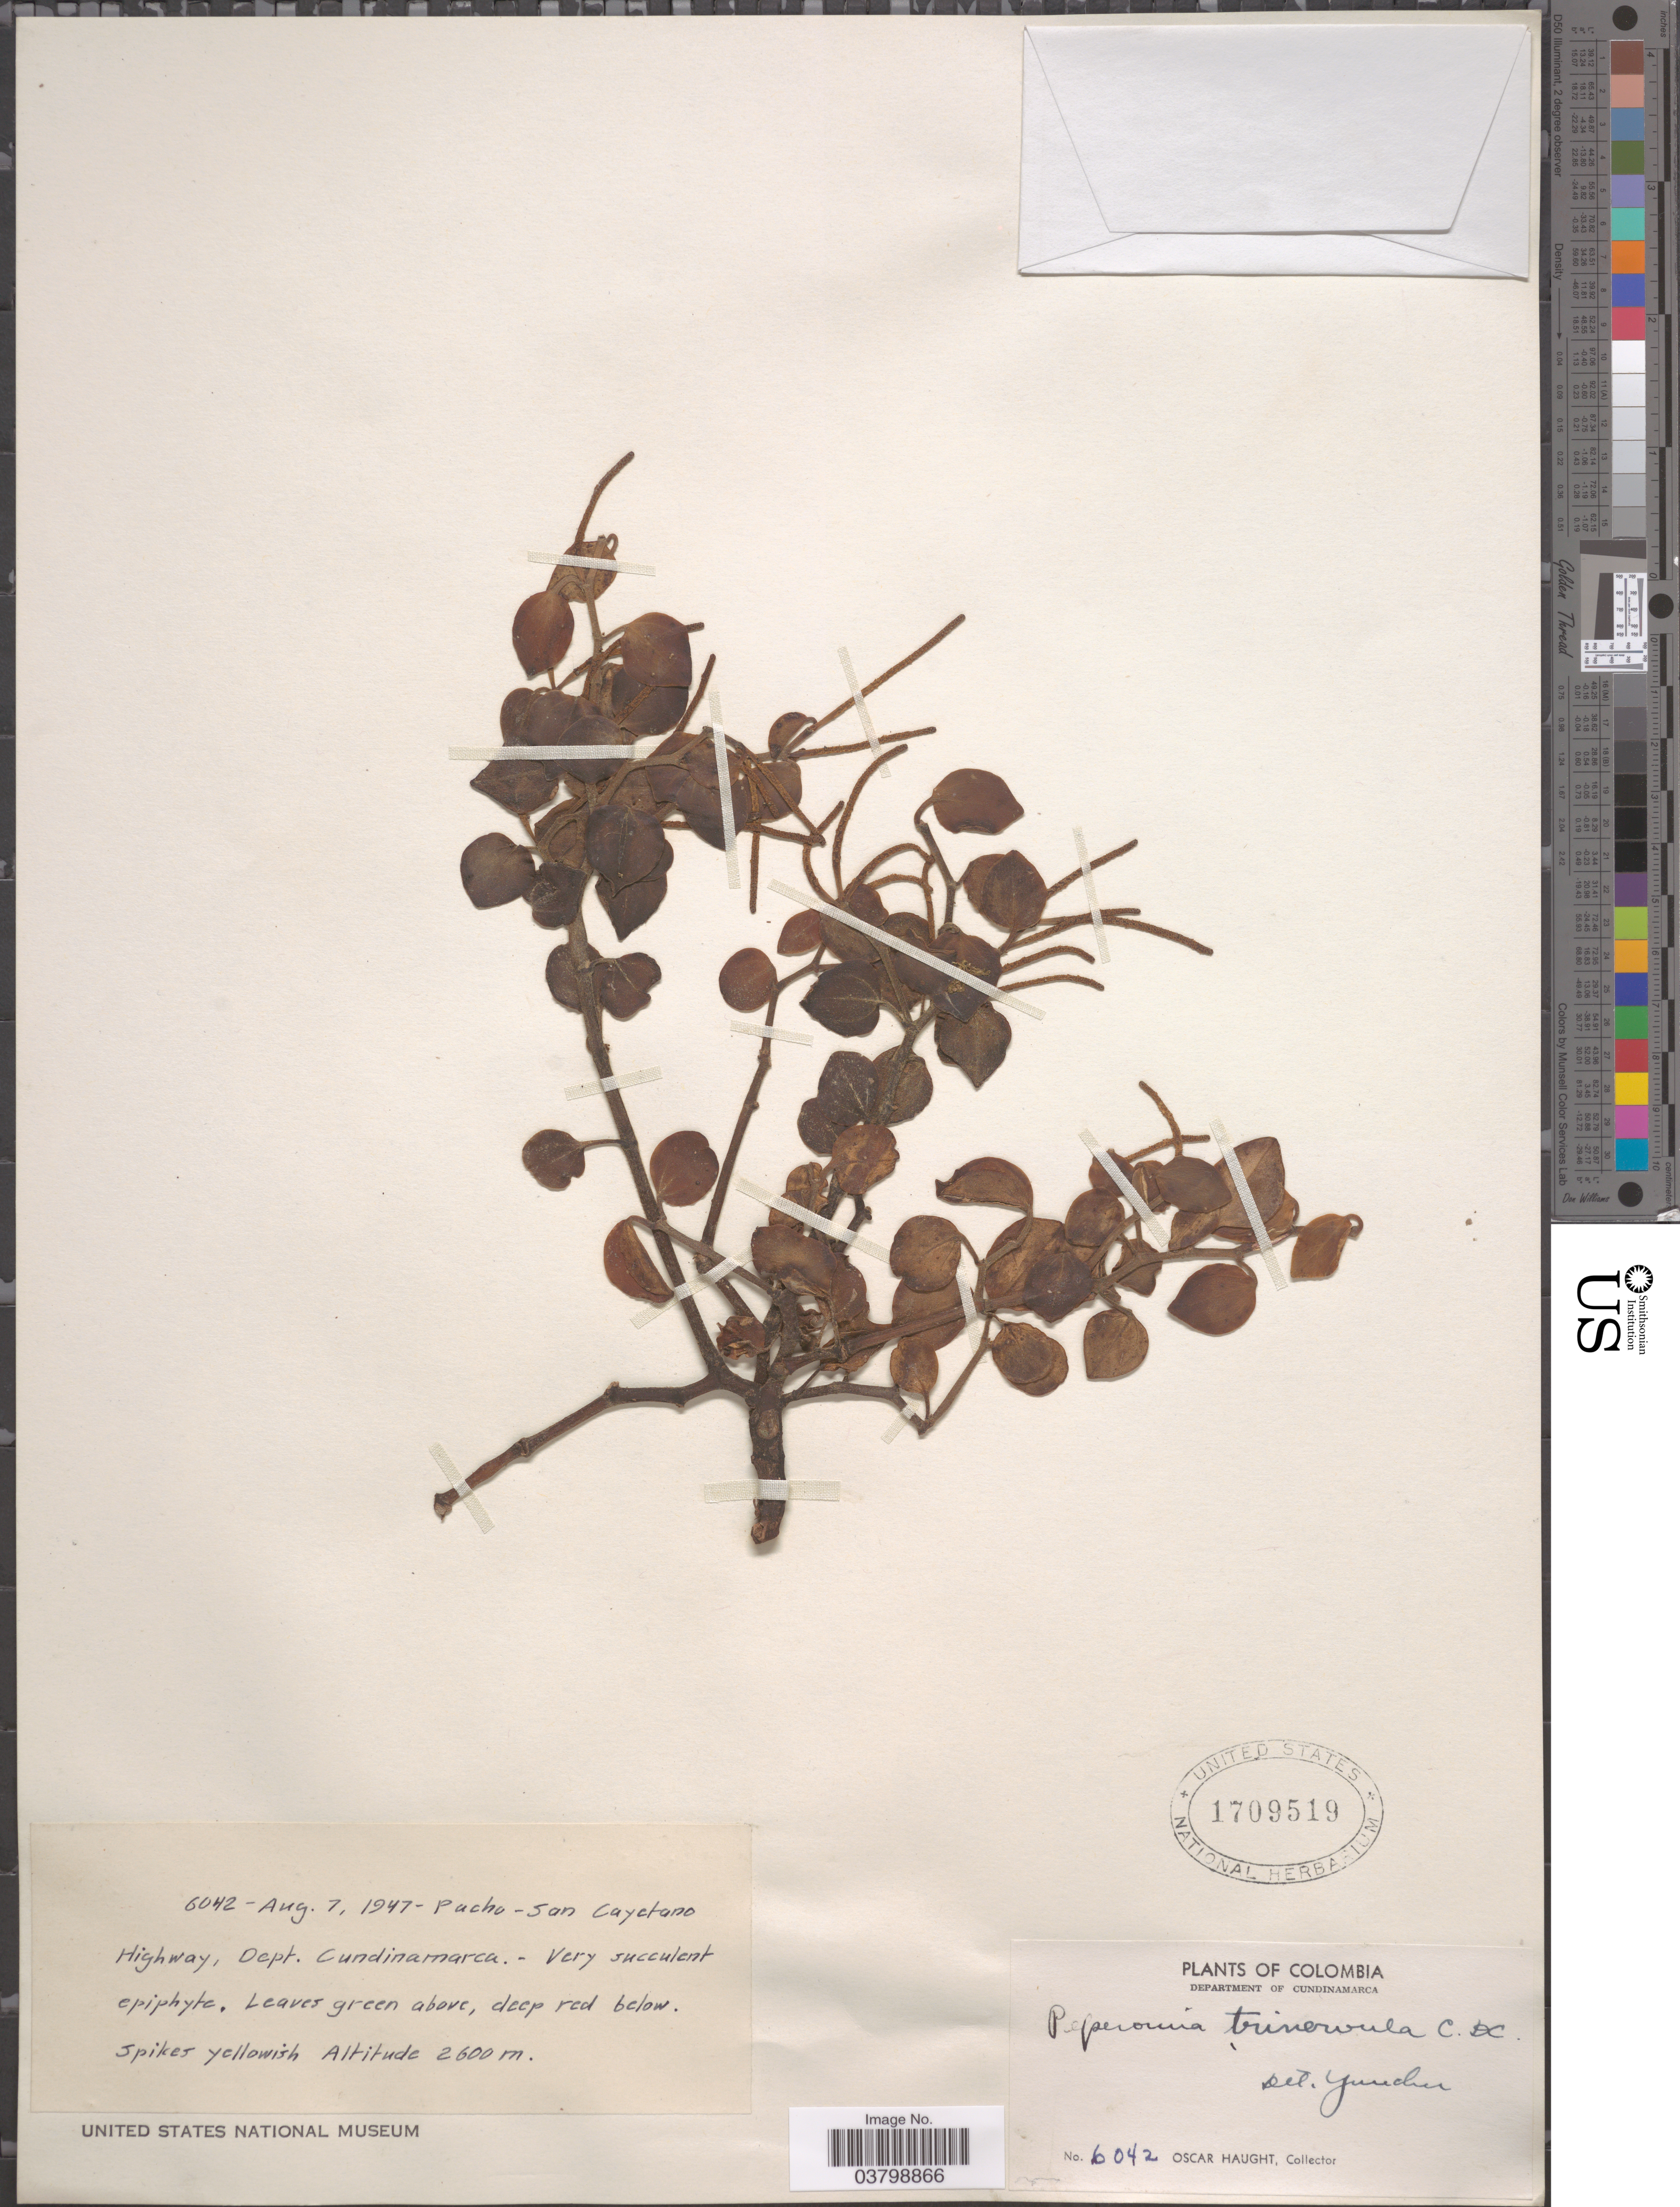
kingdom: Plantae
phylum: Tracheophyta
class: Magnoliopsida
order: Piperales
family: Piperaceae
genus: Peperomia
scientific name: Peperomia trinervula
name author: C. DC.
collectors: O. L. Haught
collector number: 6042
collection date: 1947-08-07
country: Colombia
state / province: Cundinamarca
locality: Department of Cundinamarca. Pacho - San Cayetano Highway, Dept. Cundinamarca.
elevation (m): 2600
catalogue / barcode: US 1709519